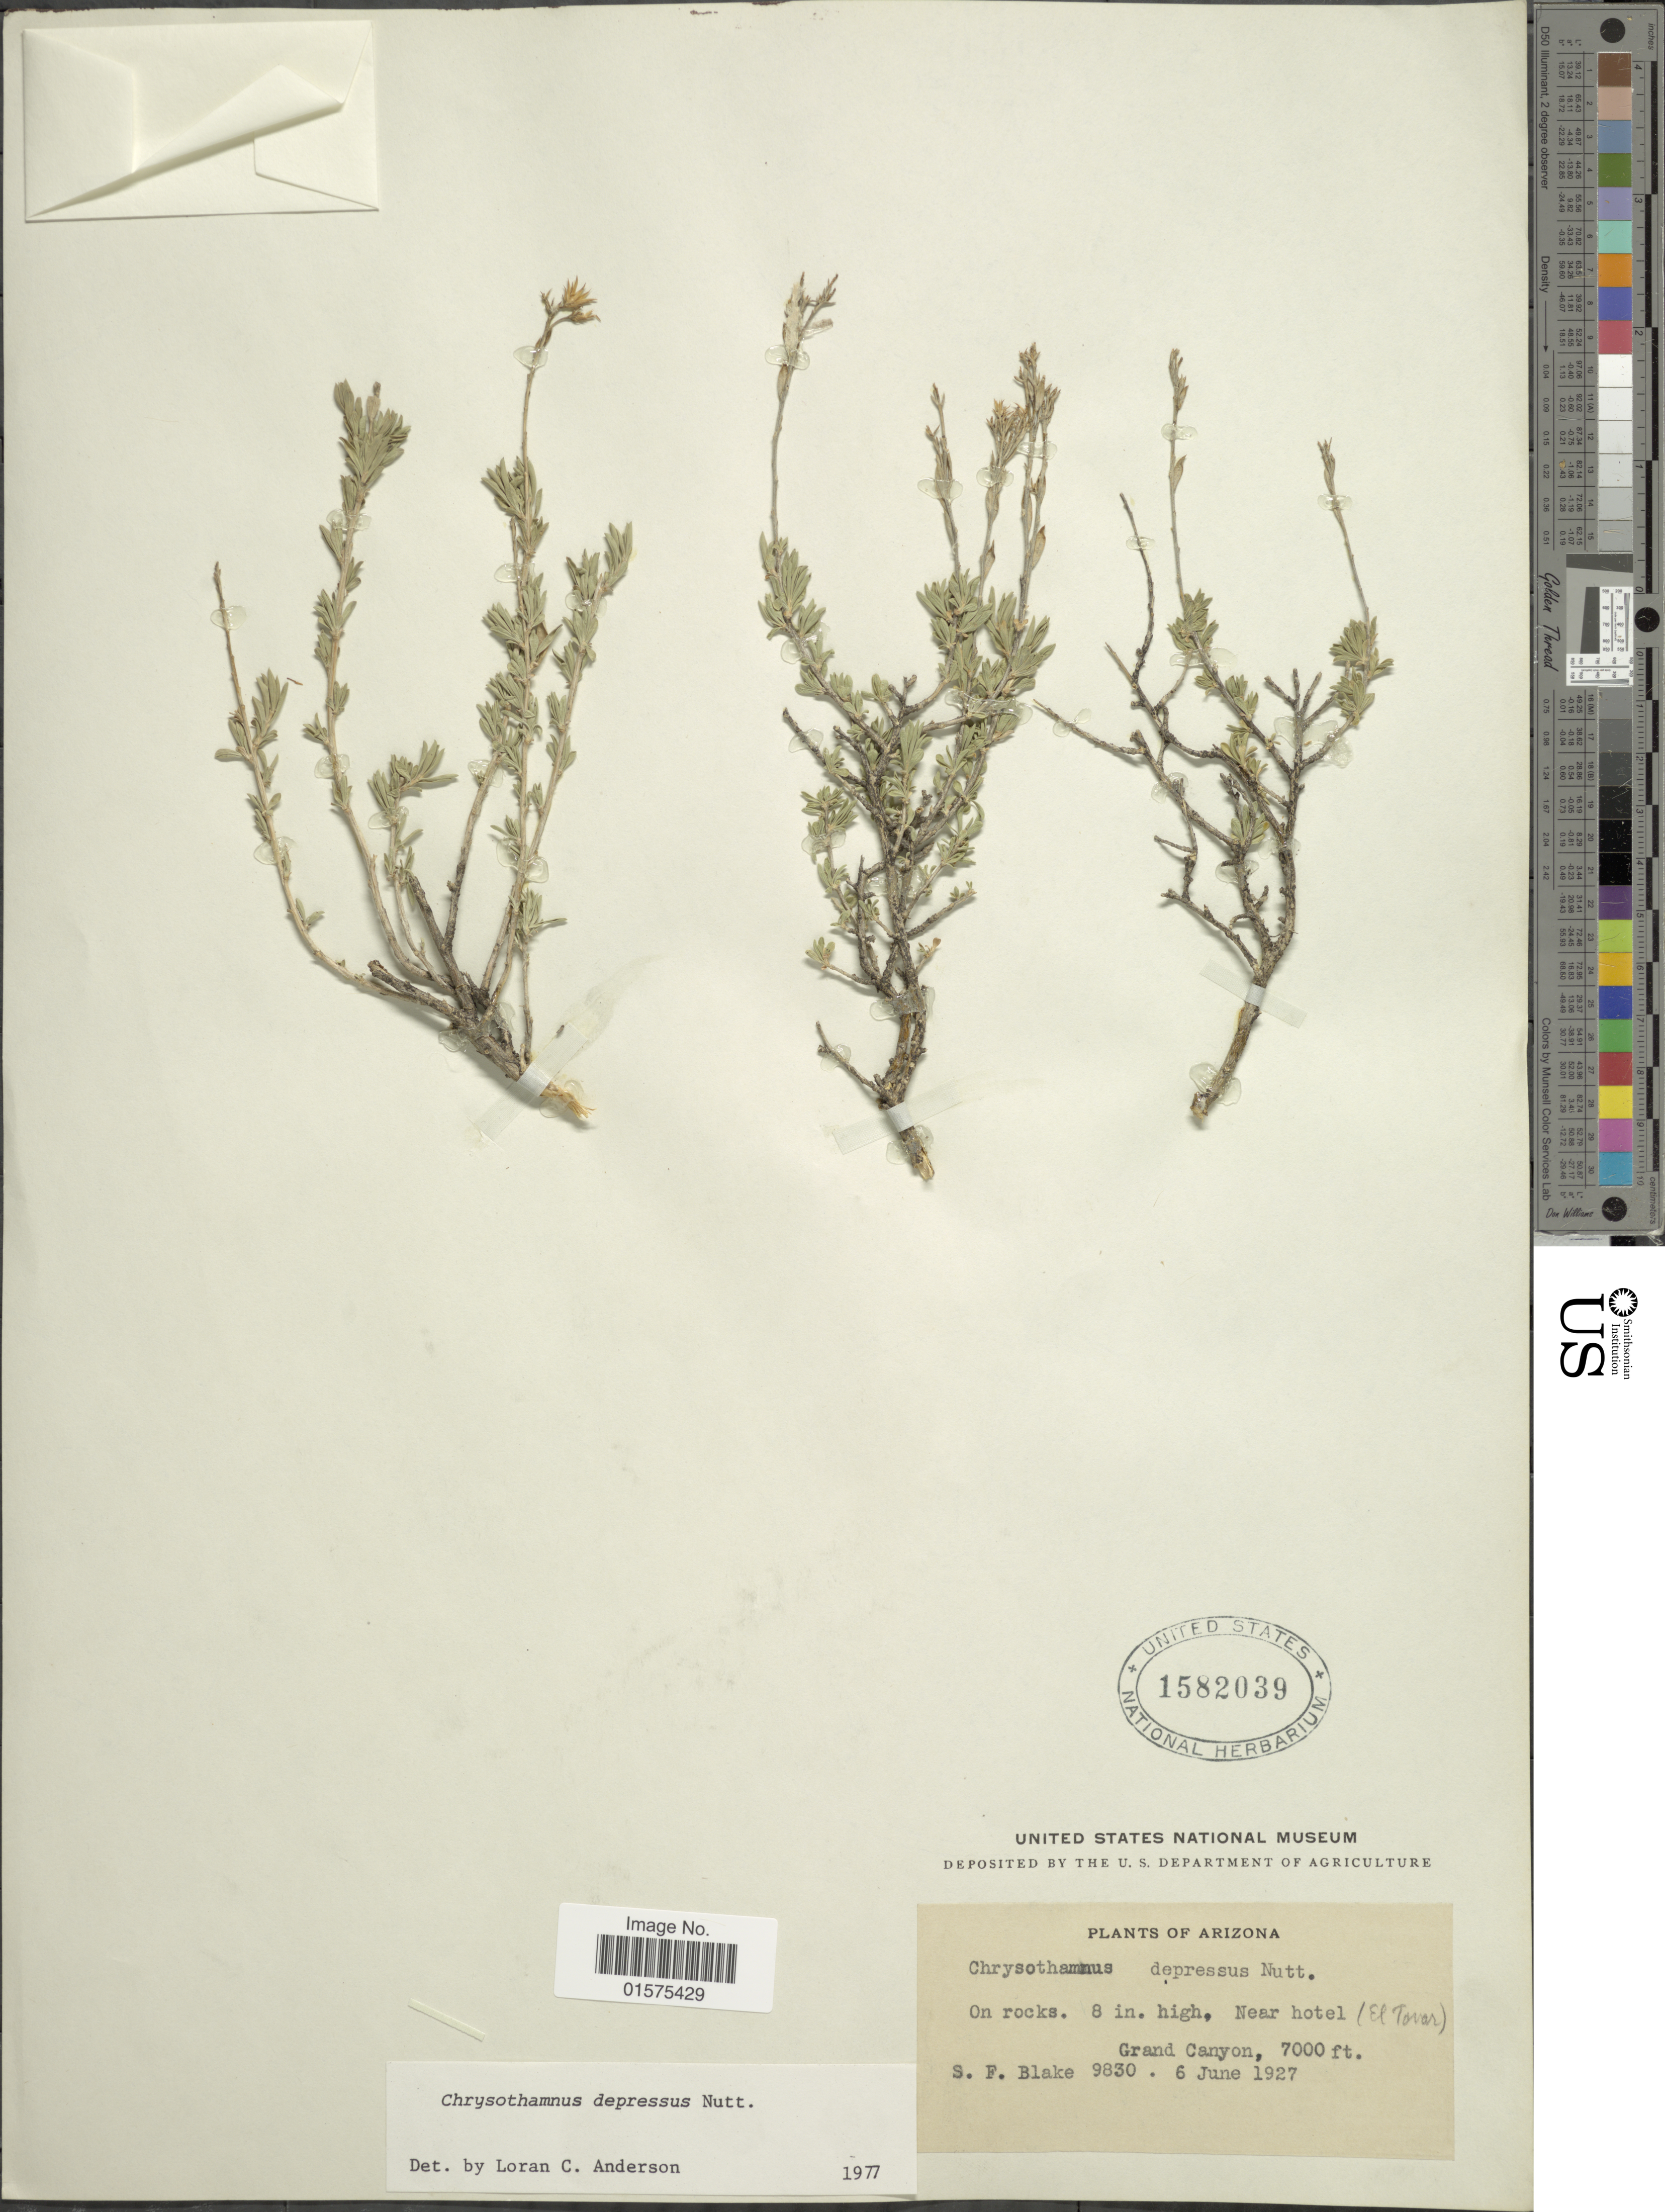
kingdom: Plantae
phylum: Tracheophyta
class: Magnoliopsida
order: Asterales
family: Asteraceae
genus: Chrysothamnus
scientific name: Chrysothamnus depressus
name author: Nutt.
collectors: S. Blake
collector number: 9830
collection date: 1927-06-06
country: United States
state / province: Arizona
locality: Grand Canyon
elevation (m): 2134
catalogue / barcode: US 1582039